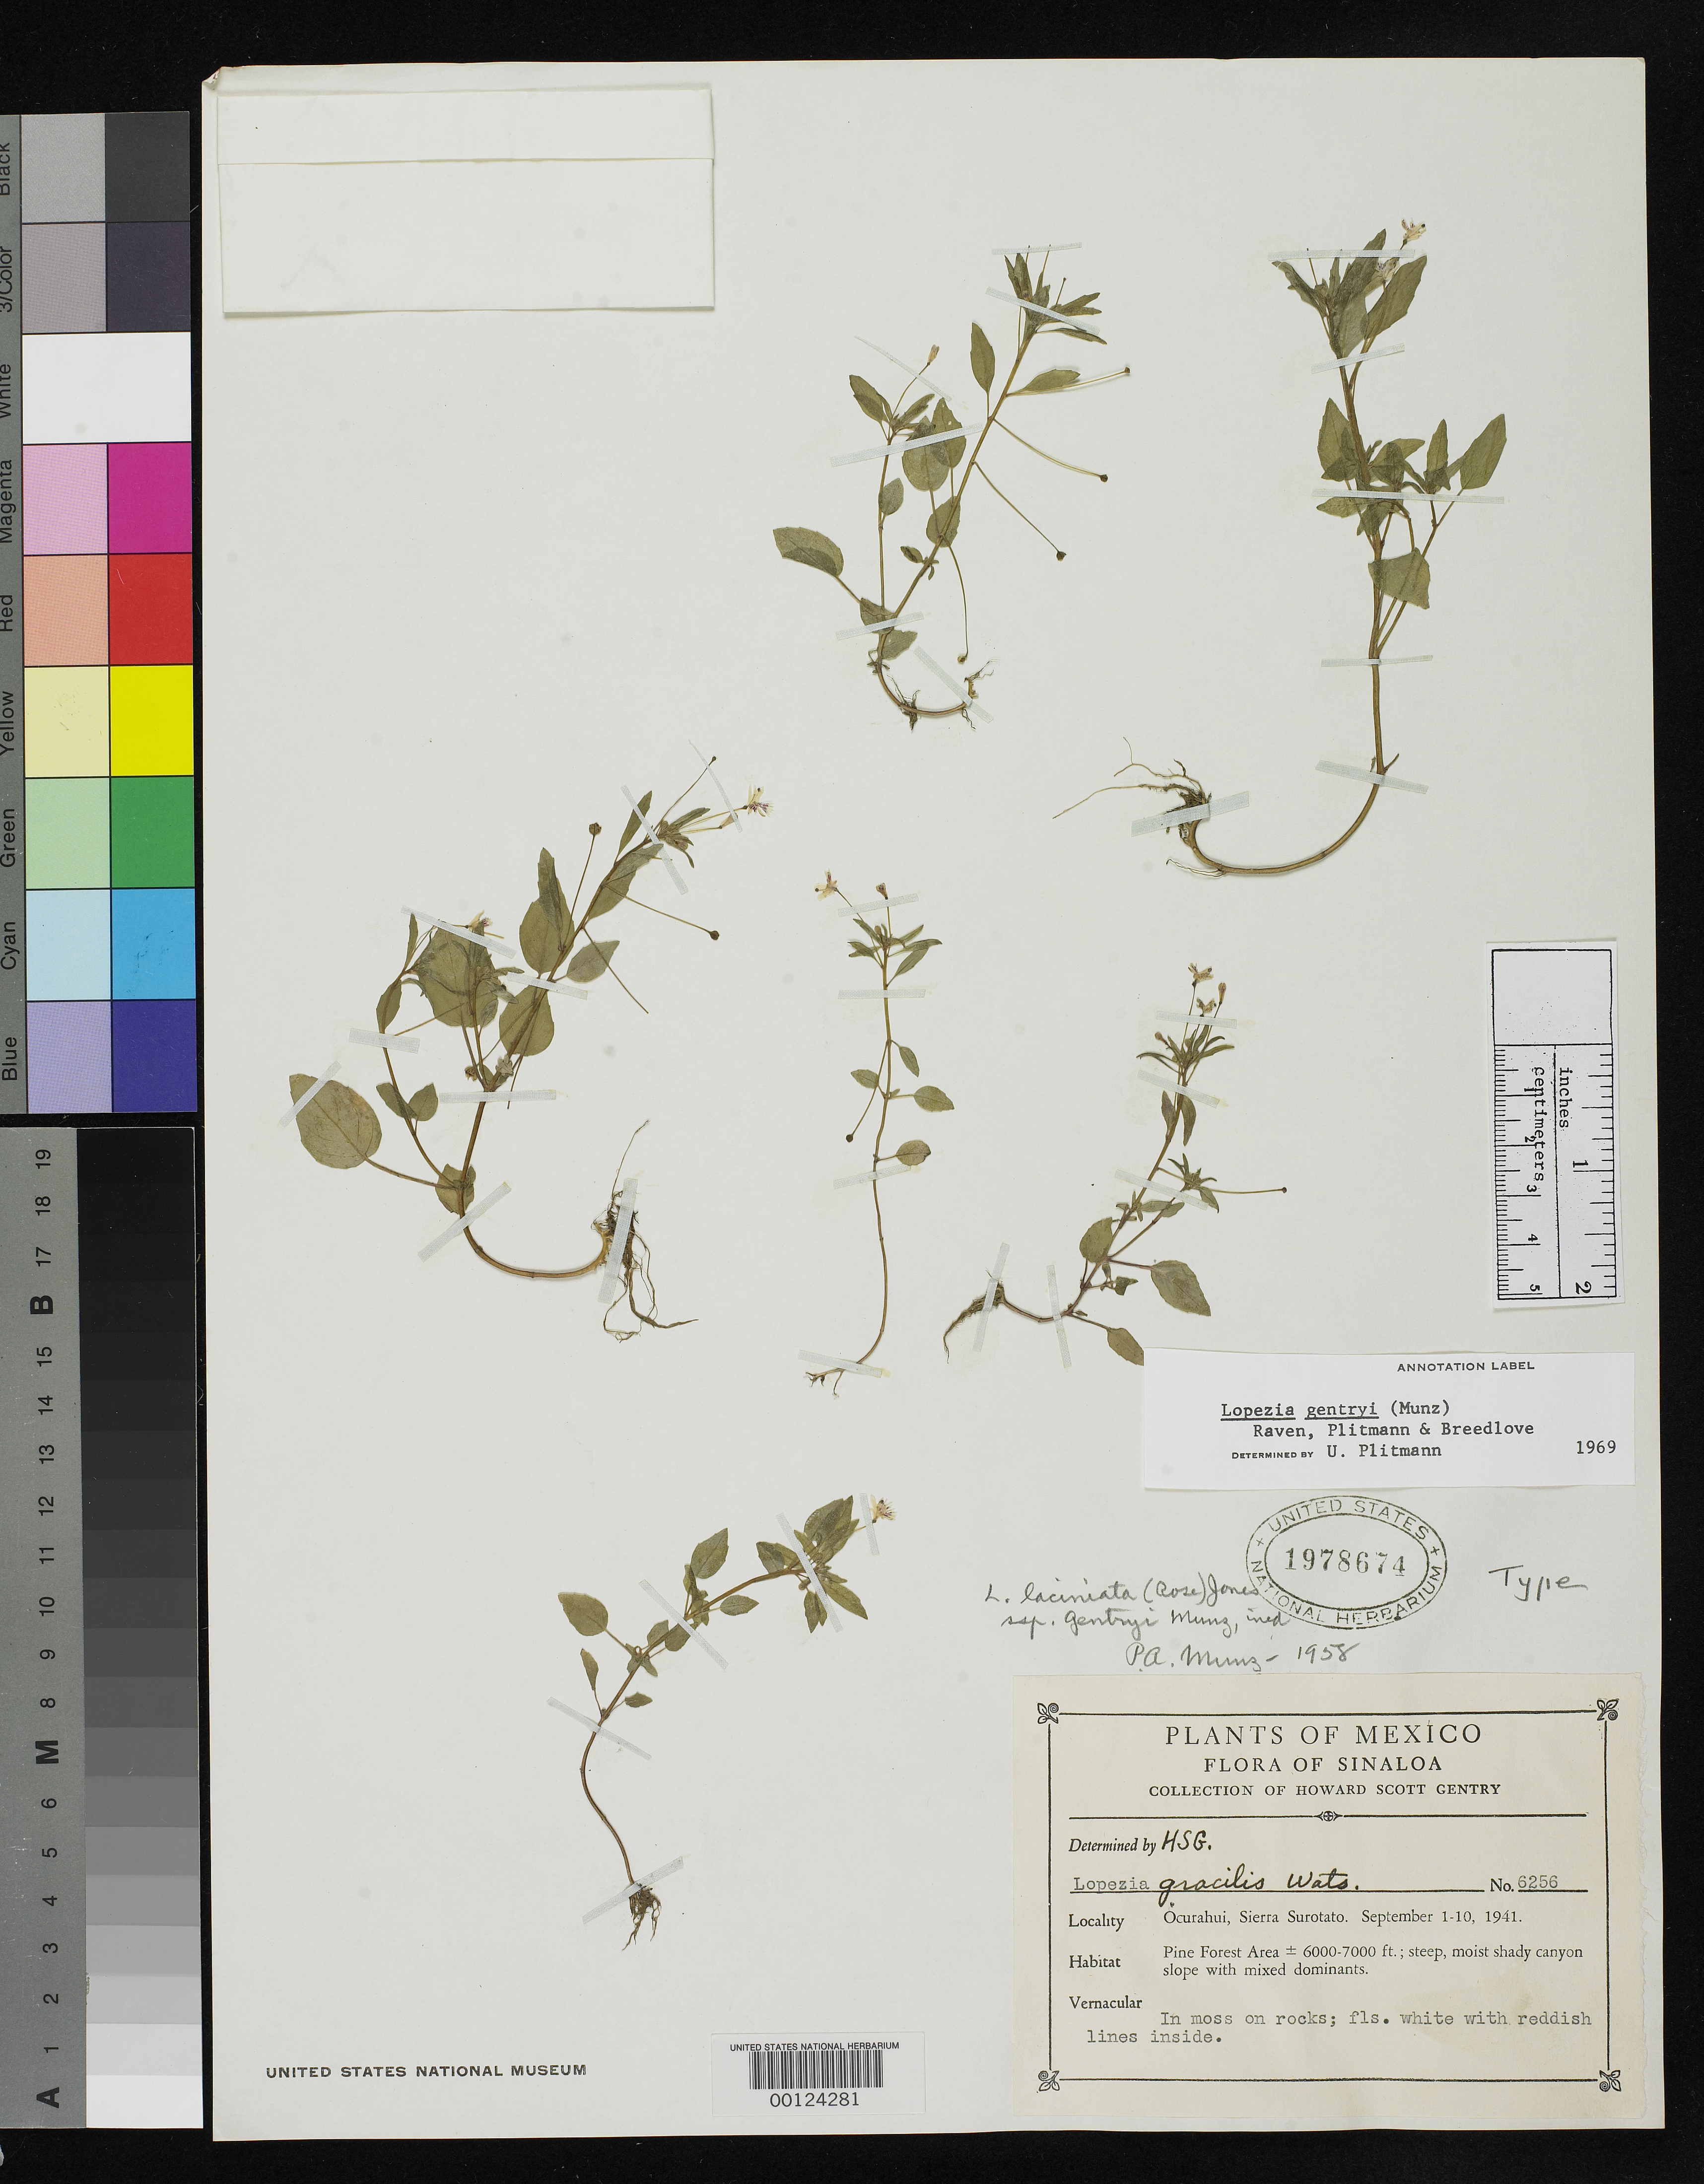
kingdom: Plantae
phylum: Tracheophyta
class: Magnoliopsida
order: Myrtales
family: Onagraceae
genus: Lopezia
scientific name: Lopezia laciniata subsp. gentryi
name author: Munz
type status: Holotype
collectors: H. S. Gentry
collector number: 6256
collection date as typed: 01 Sep 1941 to 10 Sep 1941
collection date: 1941-09-01/1941-09-10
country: Mexico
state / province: Sinaloa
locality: Ocurahui, Sierra Surotato.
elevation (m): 1800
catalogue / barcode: US 1978674